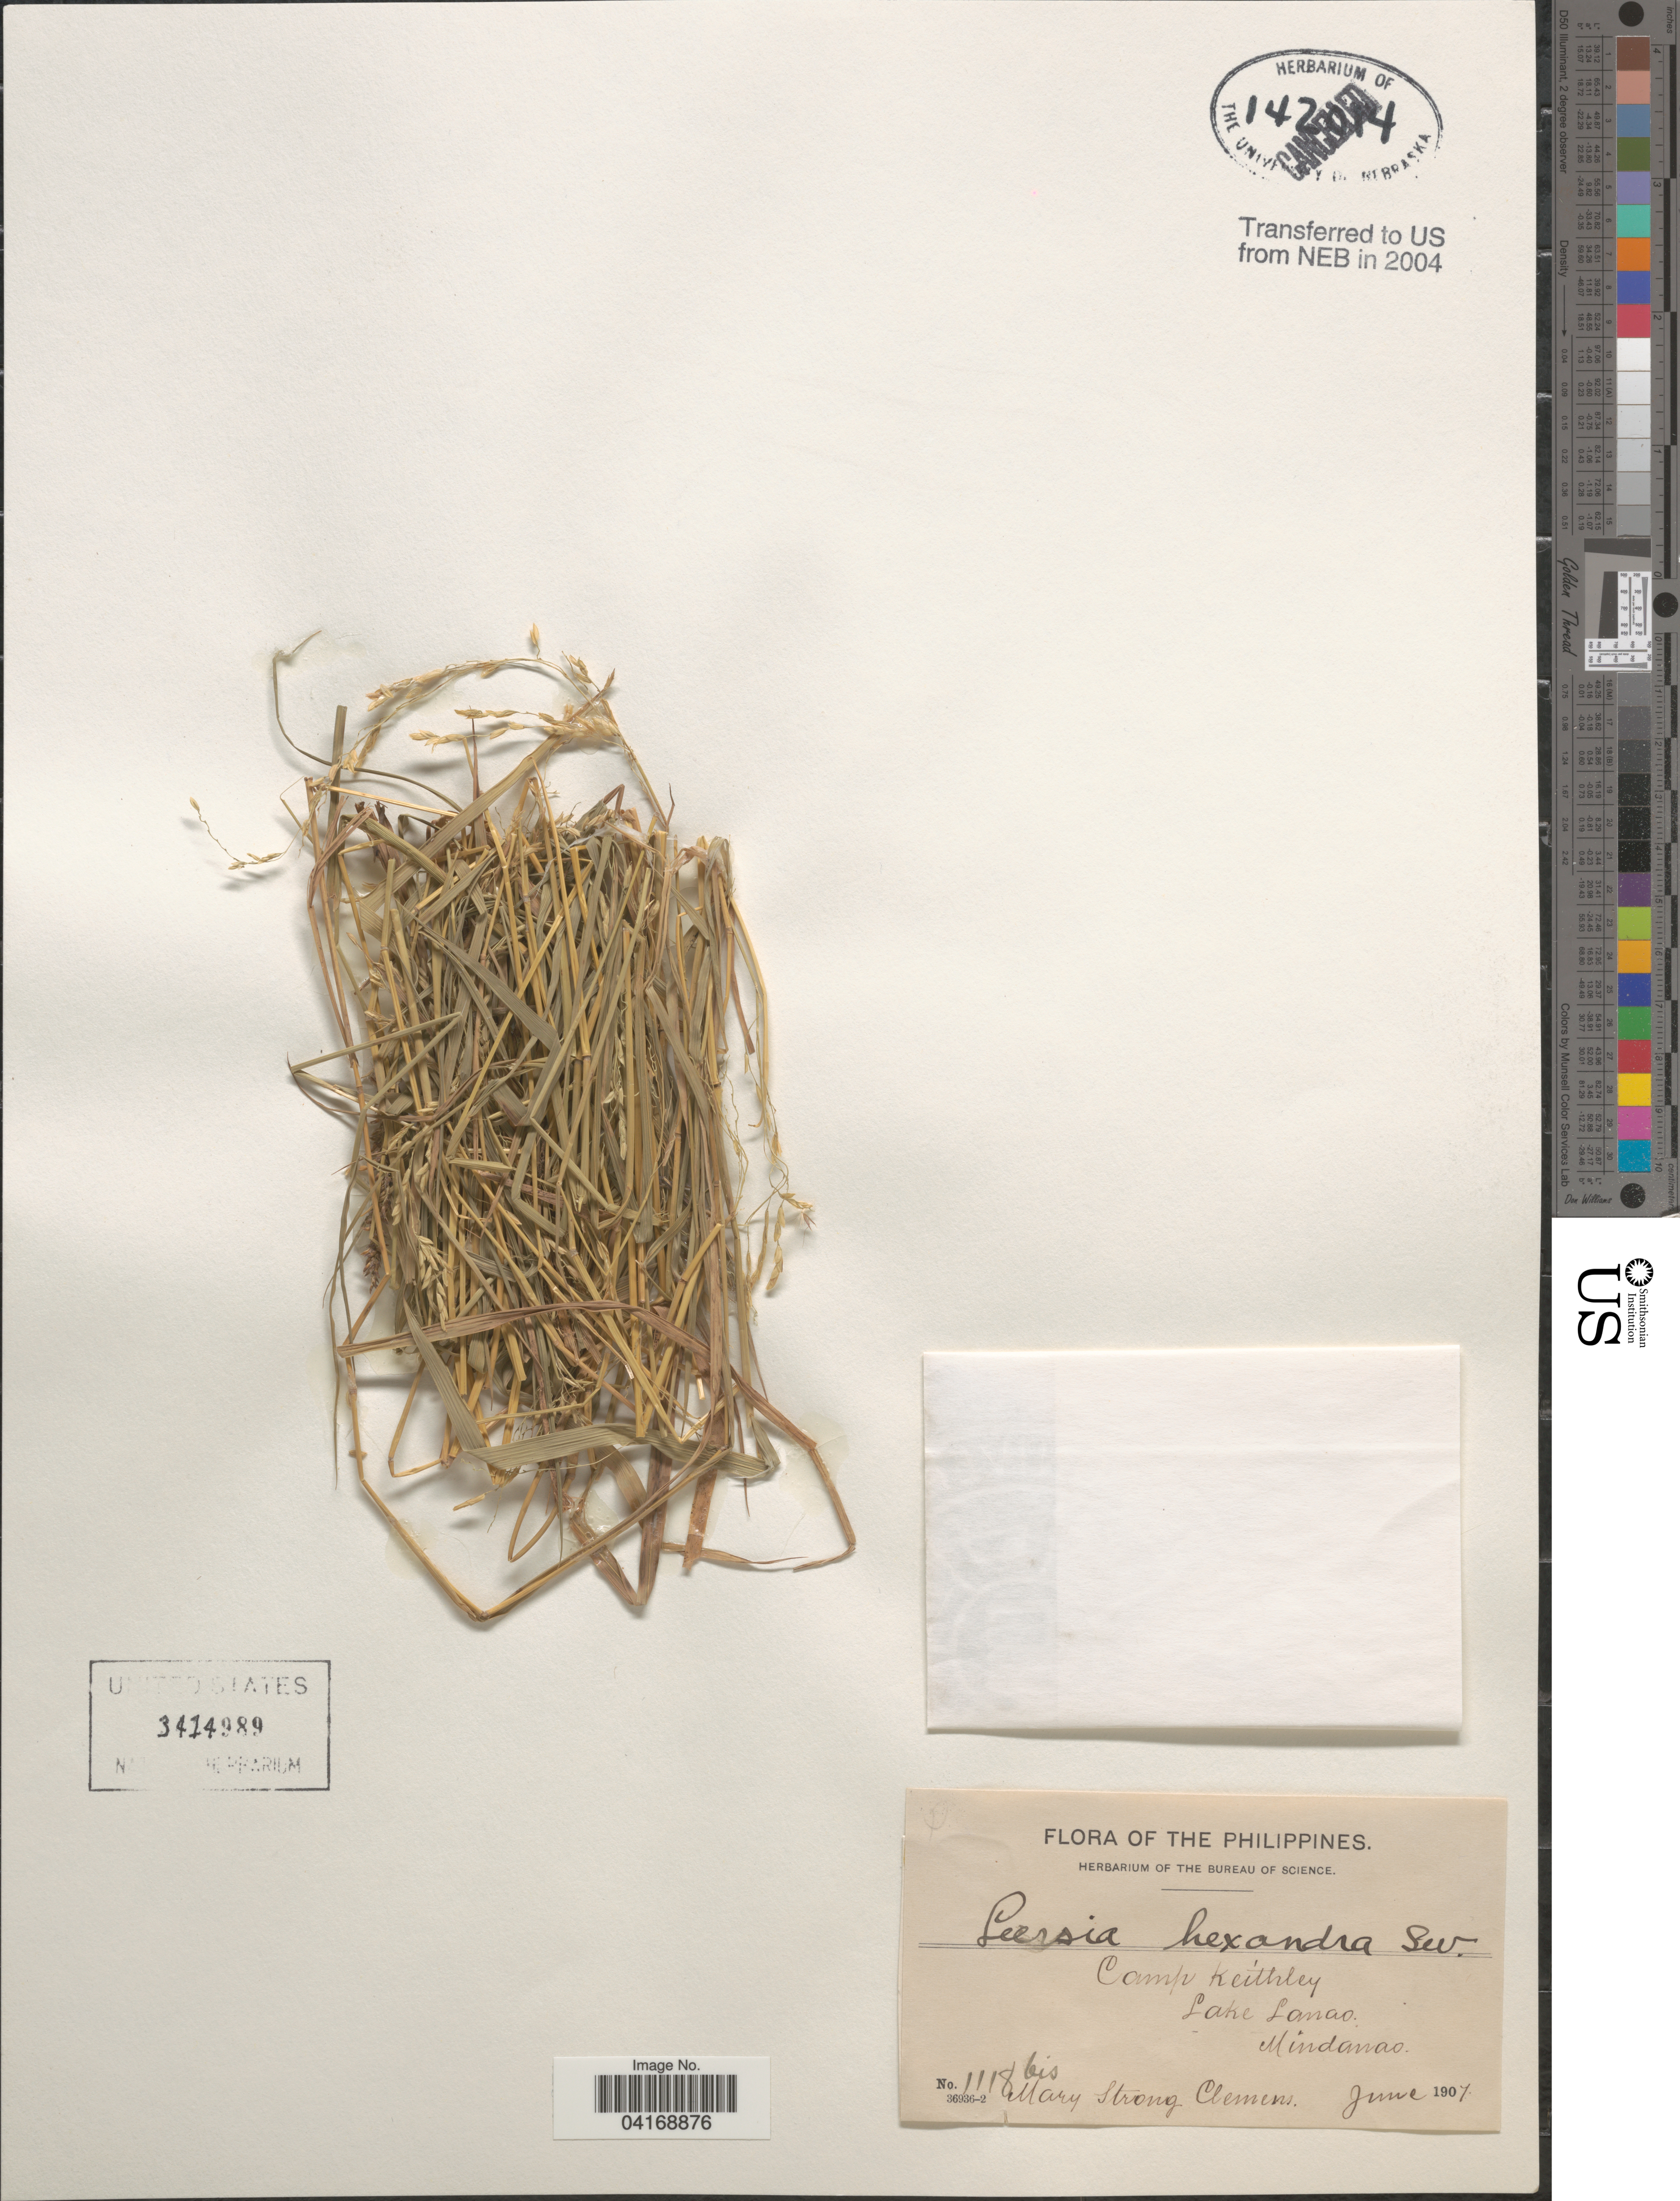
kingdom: Plantae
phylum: Tracheophyta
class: Liliopsida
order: Poales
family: Poaceae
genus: Leersia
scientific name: Leersia hexandra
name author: Sw.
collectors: M. S. Clemens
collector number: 1118bis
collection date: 1907-06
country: Philippines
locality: Camp Keithley. Lake Lanao. Mindanao.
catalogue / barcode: US 3414989